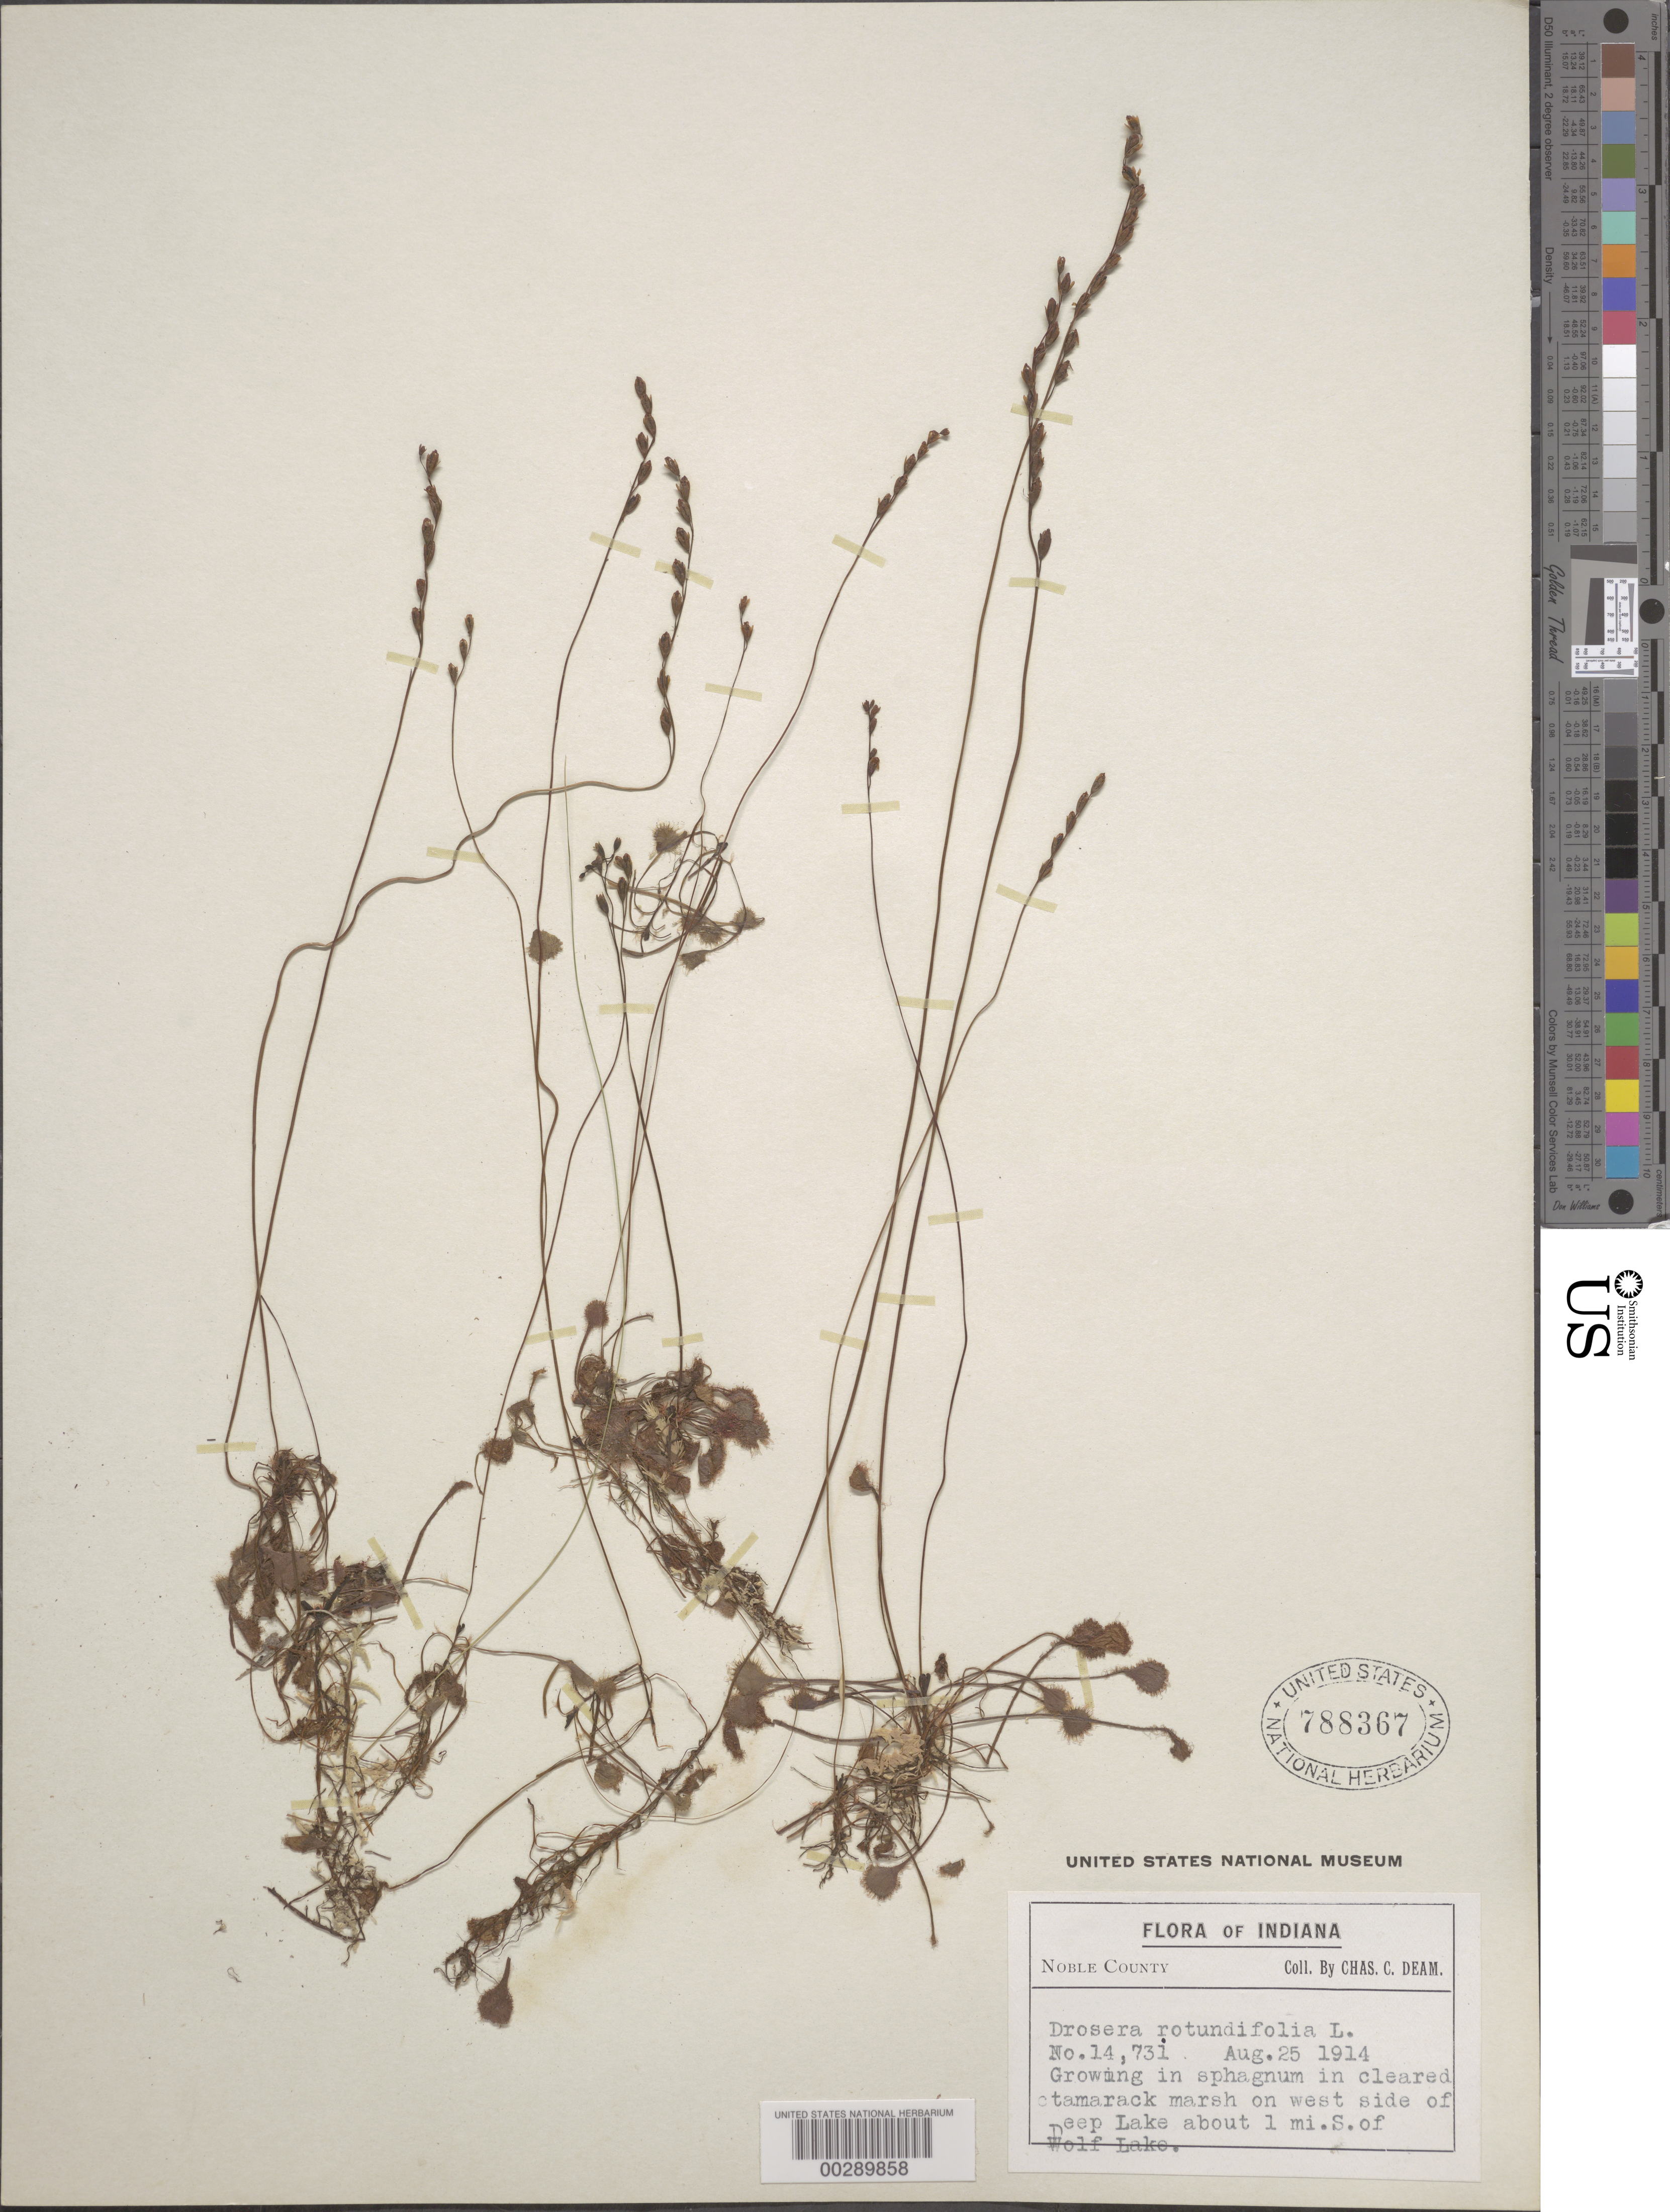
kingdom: Plantae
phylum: Tracheophyta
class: Magnoliopsida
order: Caryophyllales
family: Droseraceae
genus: Drosera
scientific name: Drosera rotundifolia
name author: L.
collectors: C. C. Deam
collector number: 14731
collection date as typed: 25 Aug 1914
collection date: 1914-08-25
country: United States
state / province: Indiana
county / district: Noble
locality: W side of deep lake, s of wolf lake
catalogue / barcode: US 788367